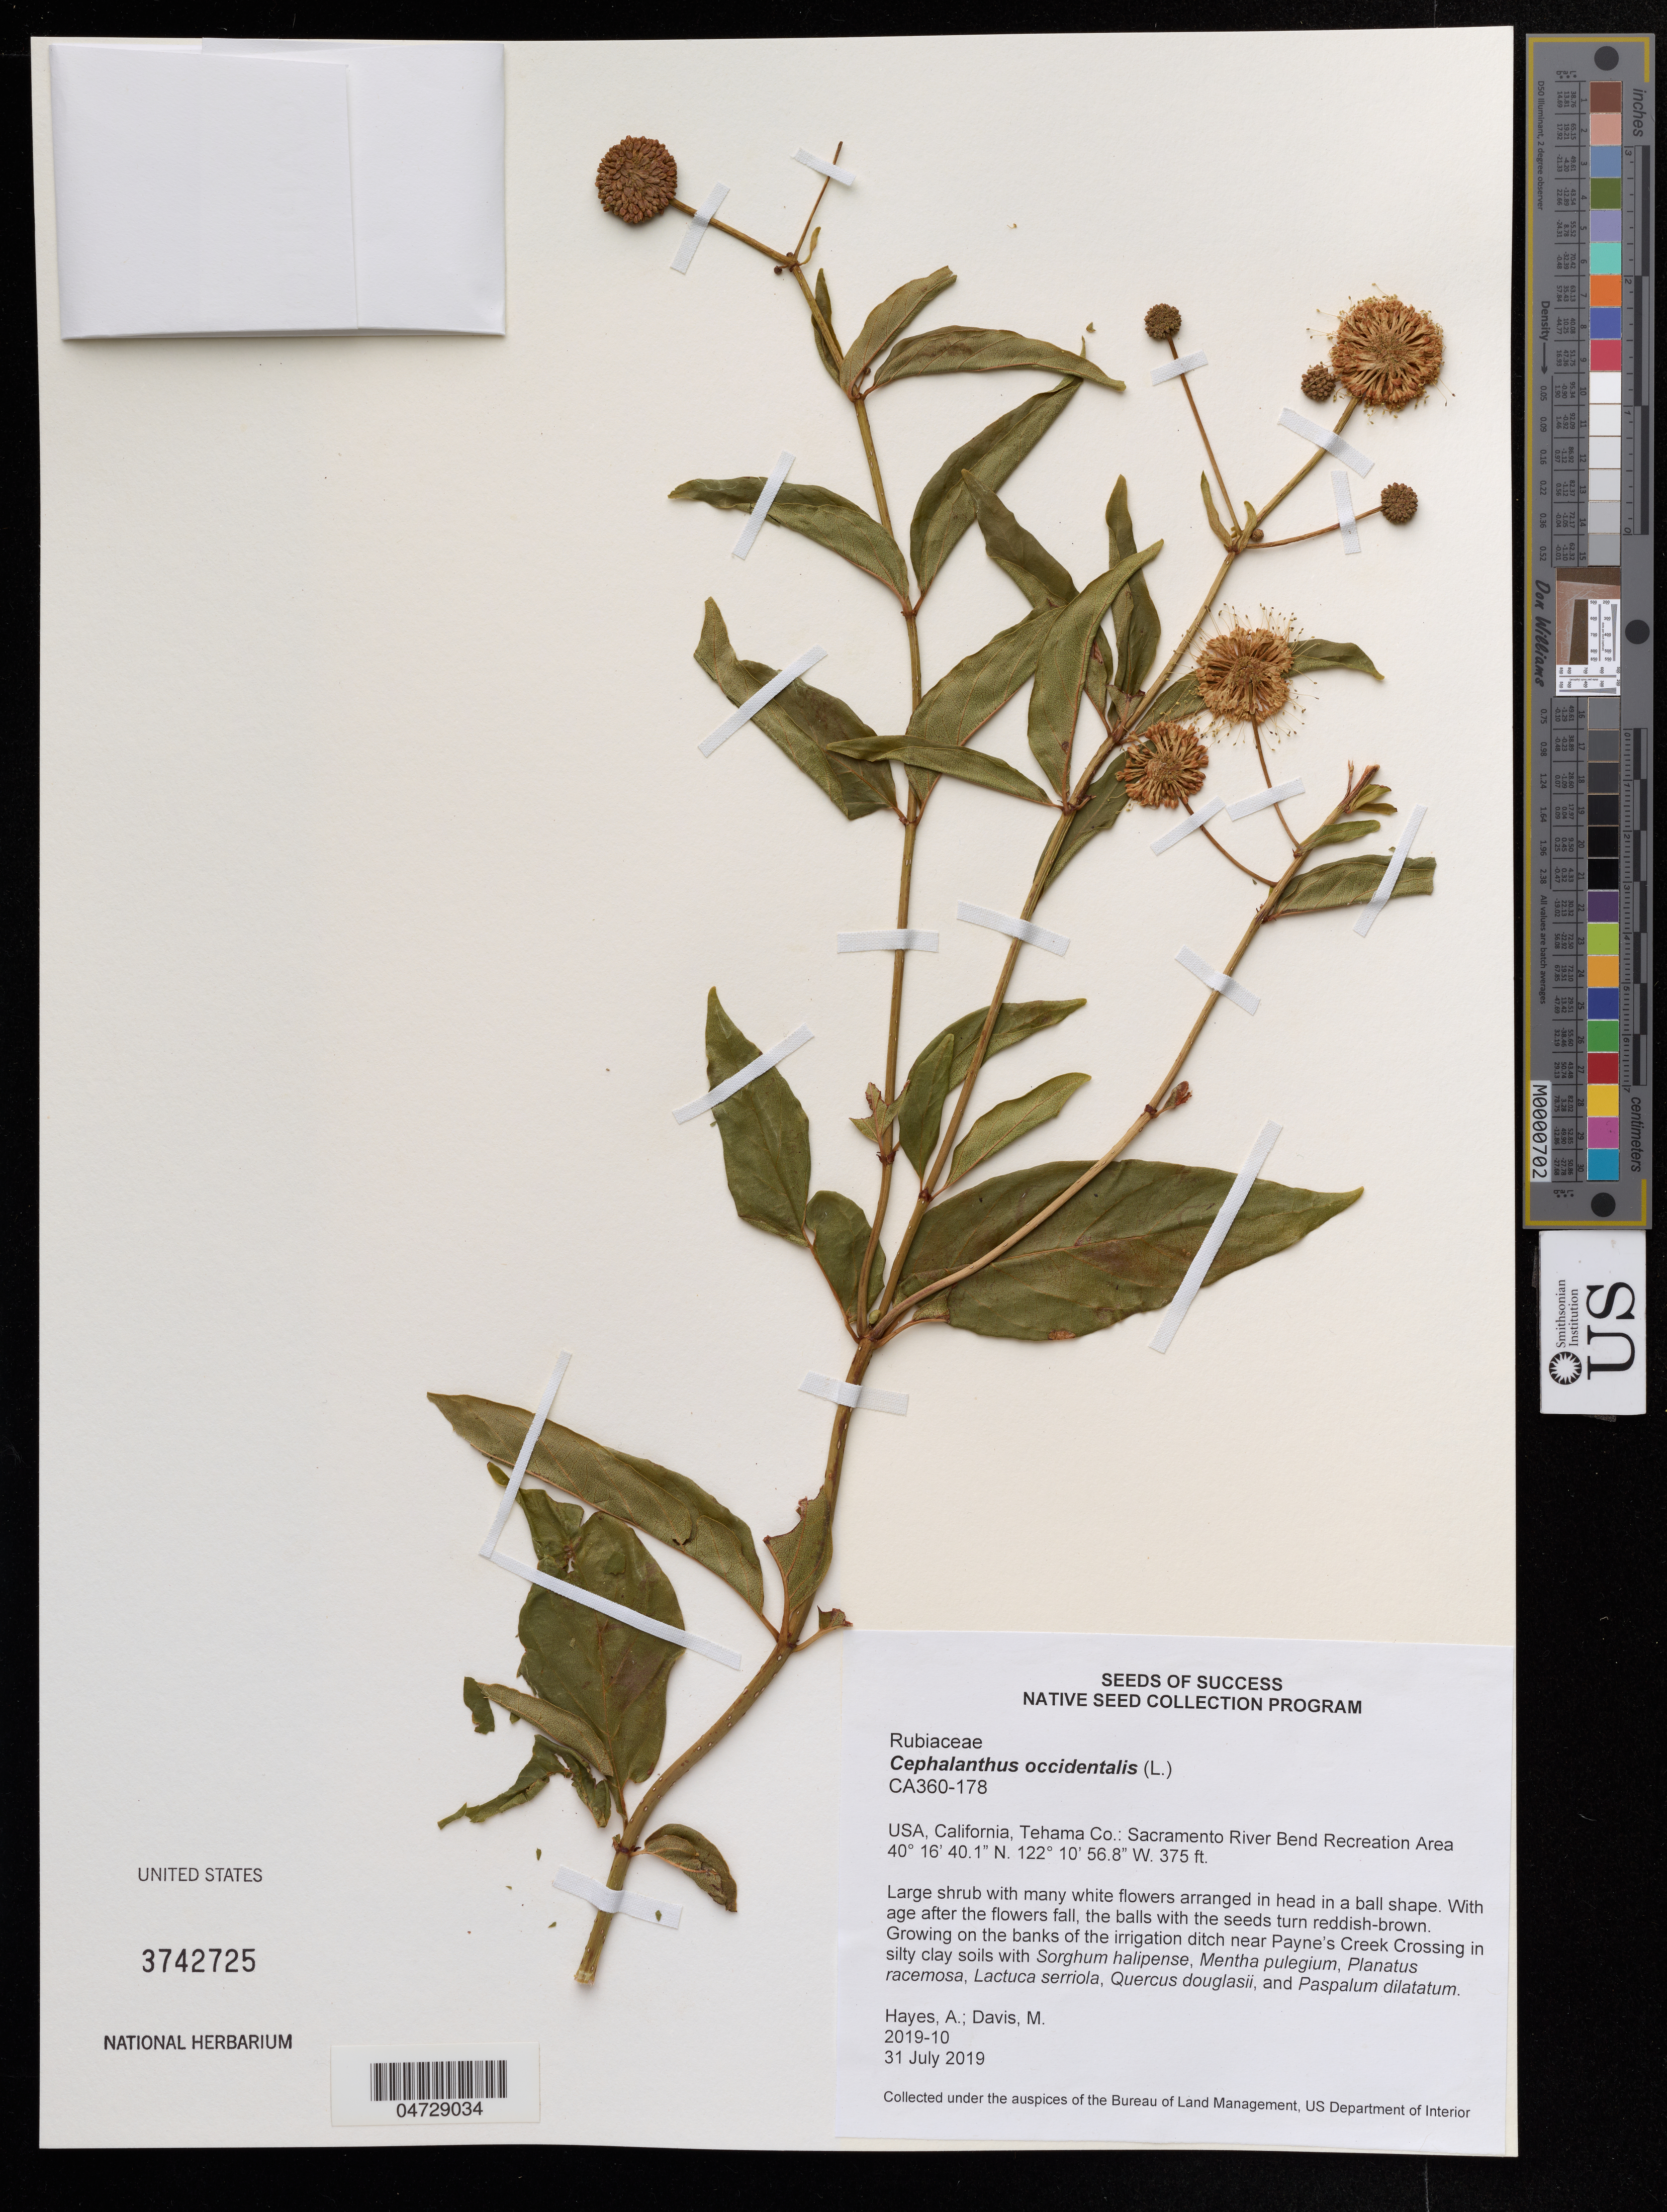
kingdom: Plantae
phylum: Tracheophyta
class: Magnoliopsida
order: Gentianales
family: Rubiaceae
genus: Cephalanthus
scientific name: Cephalanthus occidentalis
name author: L.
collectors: A. Hayes & M. Davis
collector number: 2019-10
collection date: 2019-07-31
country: United States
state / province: California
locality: Tehama Co.: Sacramento River Bend Recreation Area.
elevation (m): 114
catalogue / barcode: US 3742725